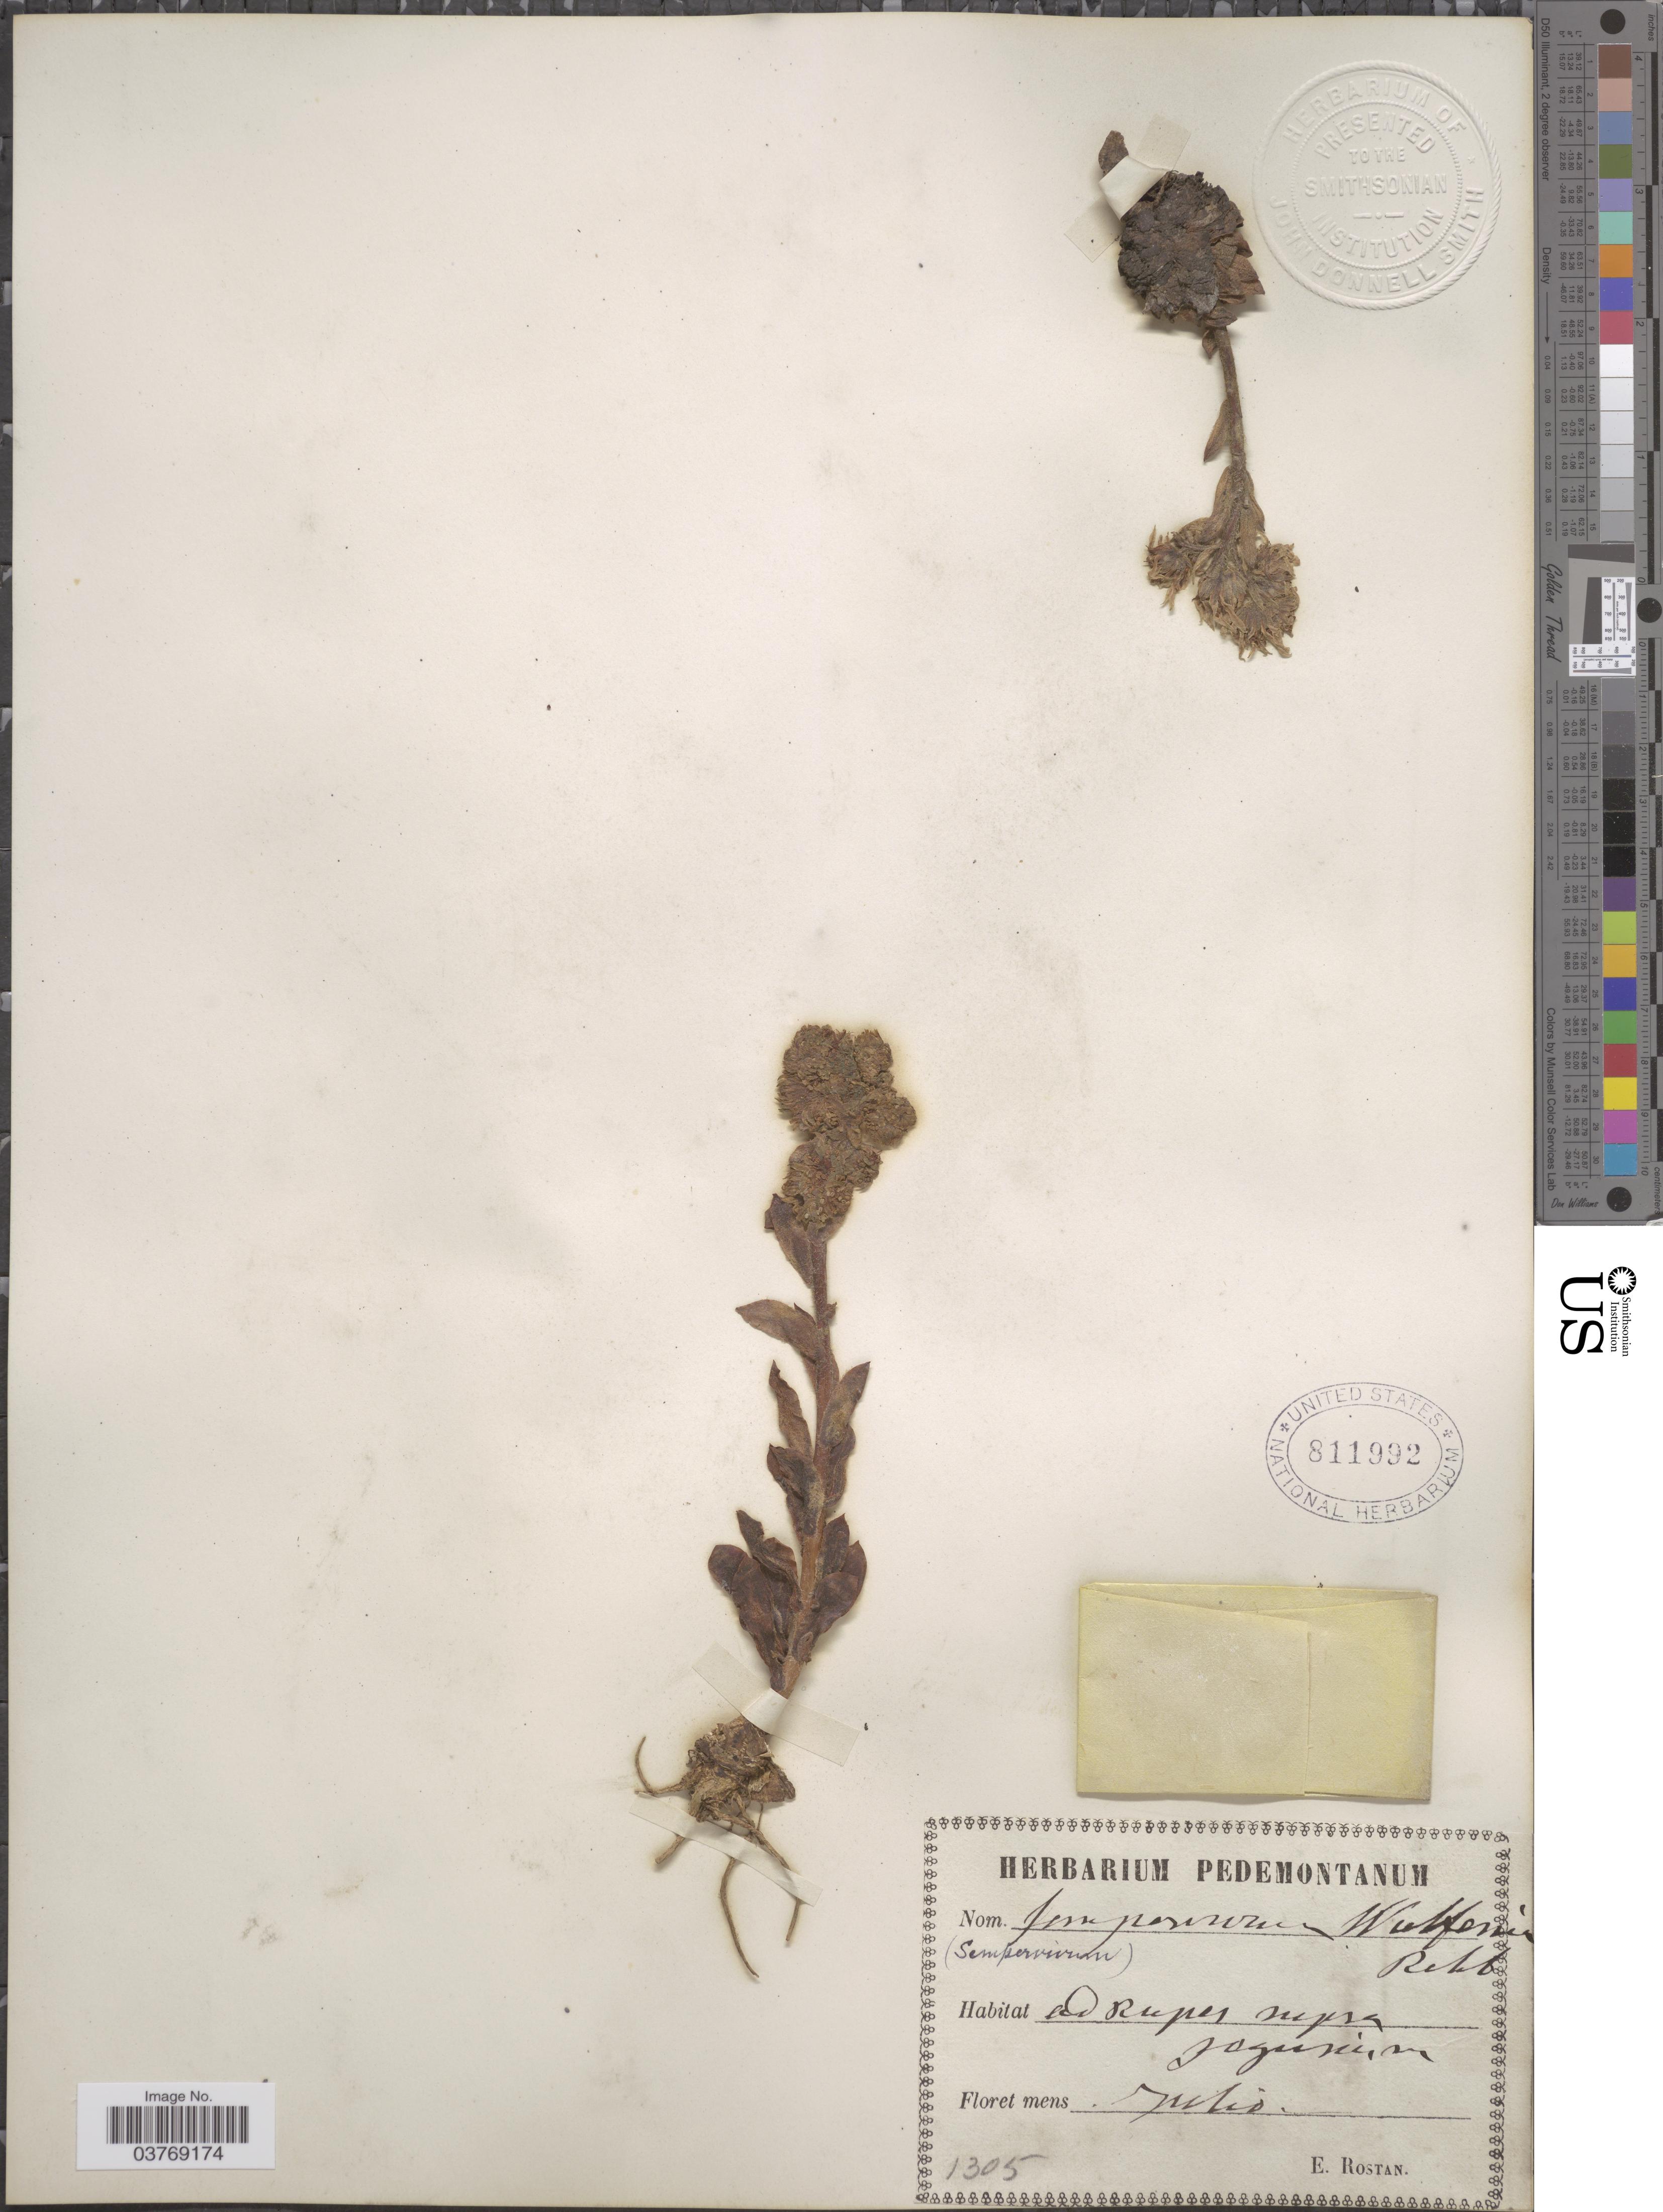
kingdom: Plantae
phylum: Tracheophyta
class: Magnoliopsida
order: Saxifragales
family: Crassulaceae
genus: Sempervivum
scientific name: Sempervivum wulfenii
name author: Hoppe ex Mert. & W.D.J. Koch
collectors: E. Rostan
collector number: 1305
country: Italy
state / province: Piedmont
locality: Ad rupes supra Jogusium*.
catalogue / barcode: US 811992